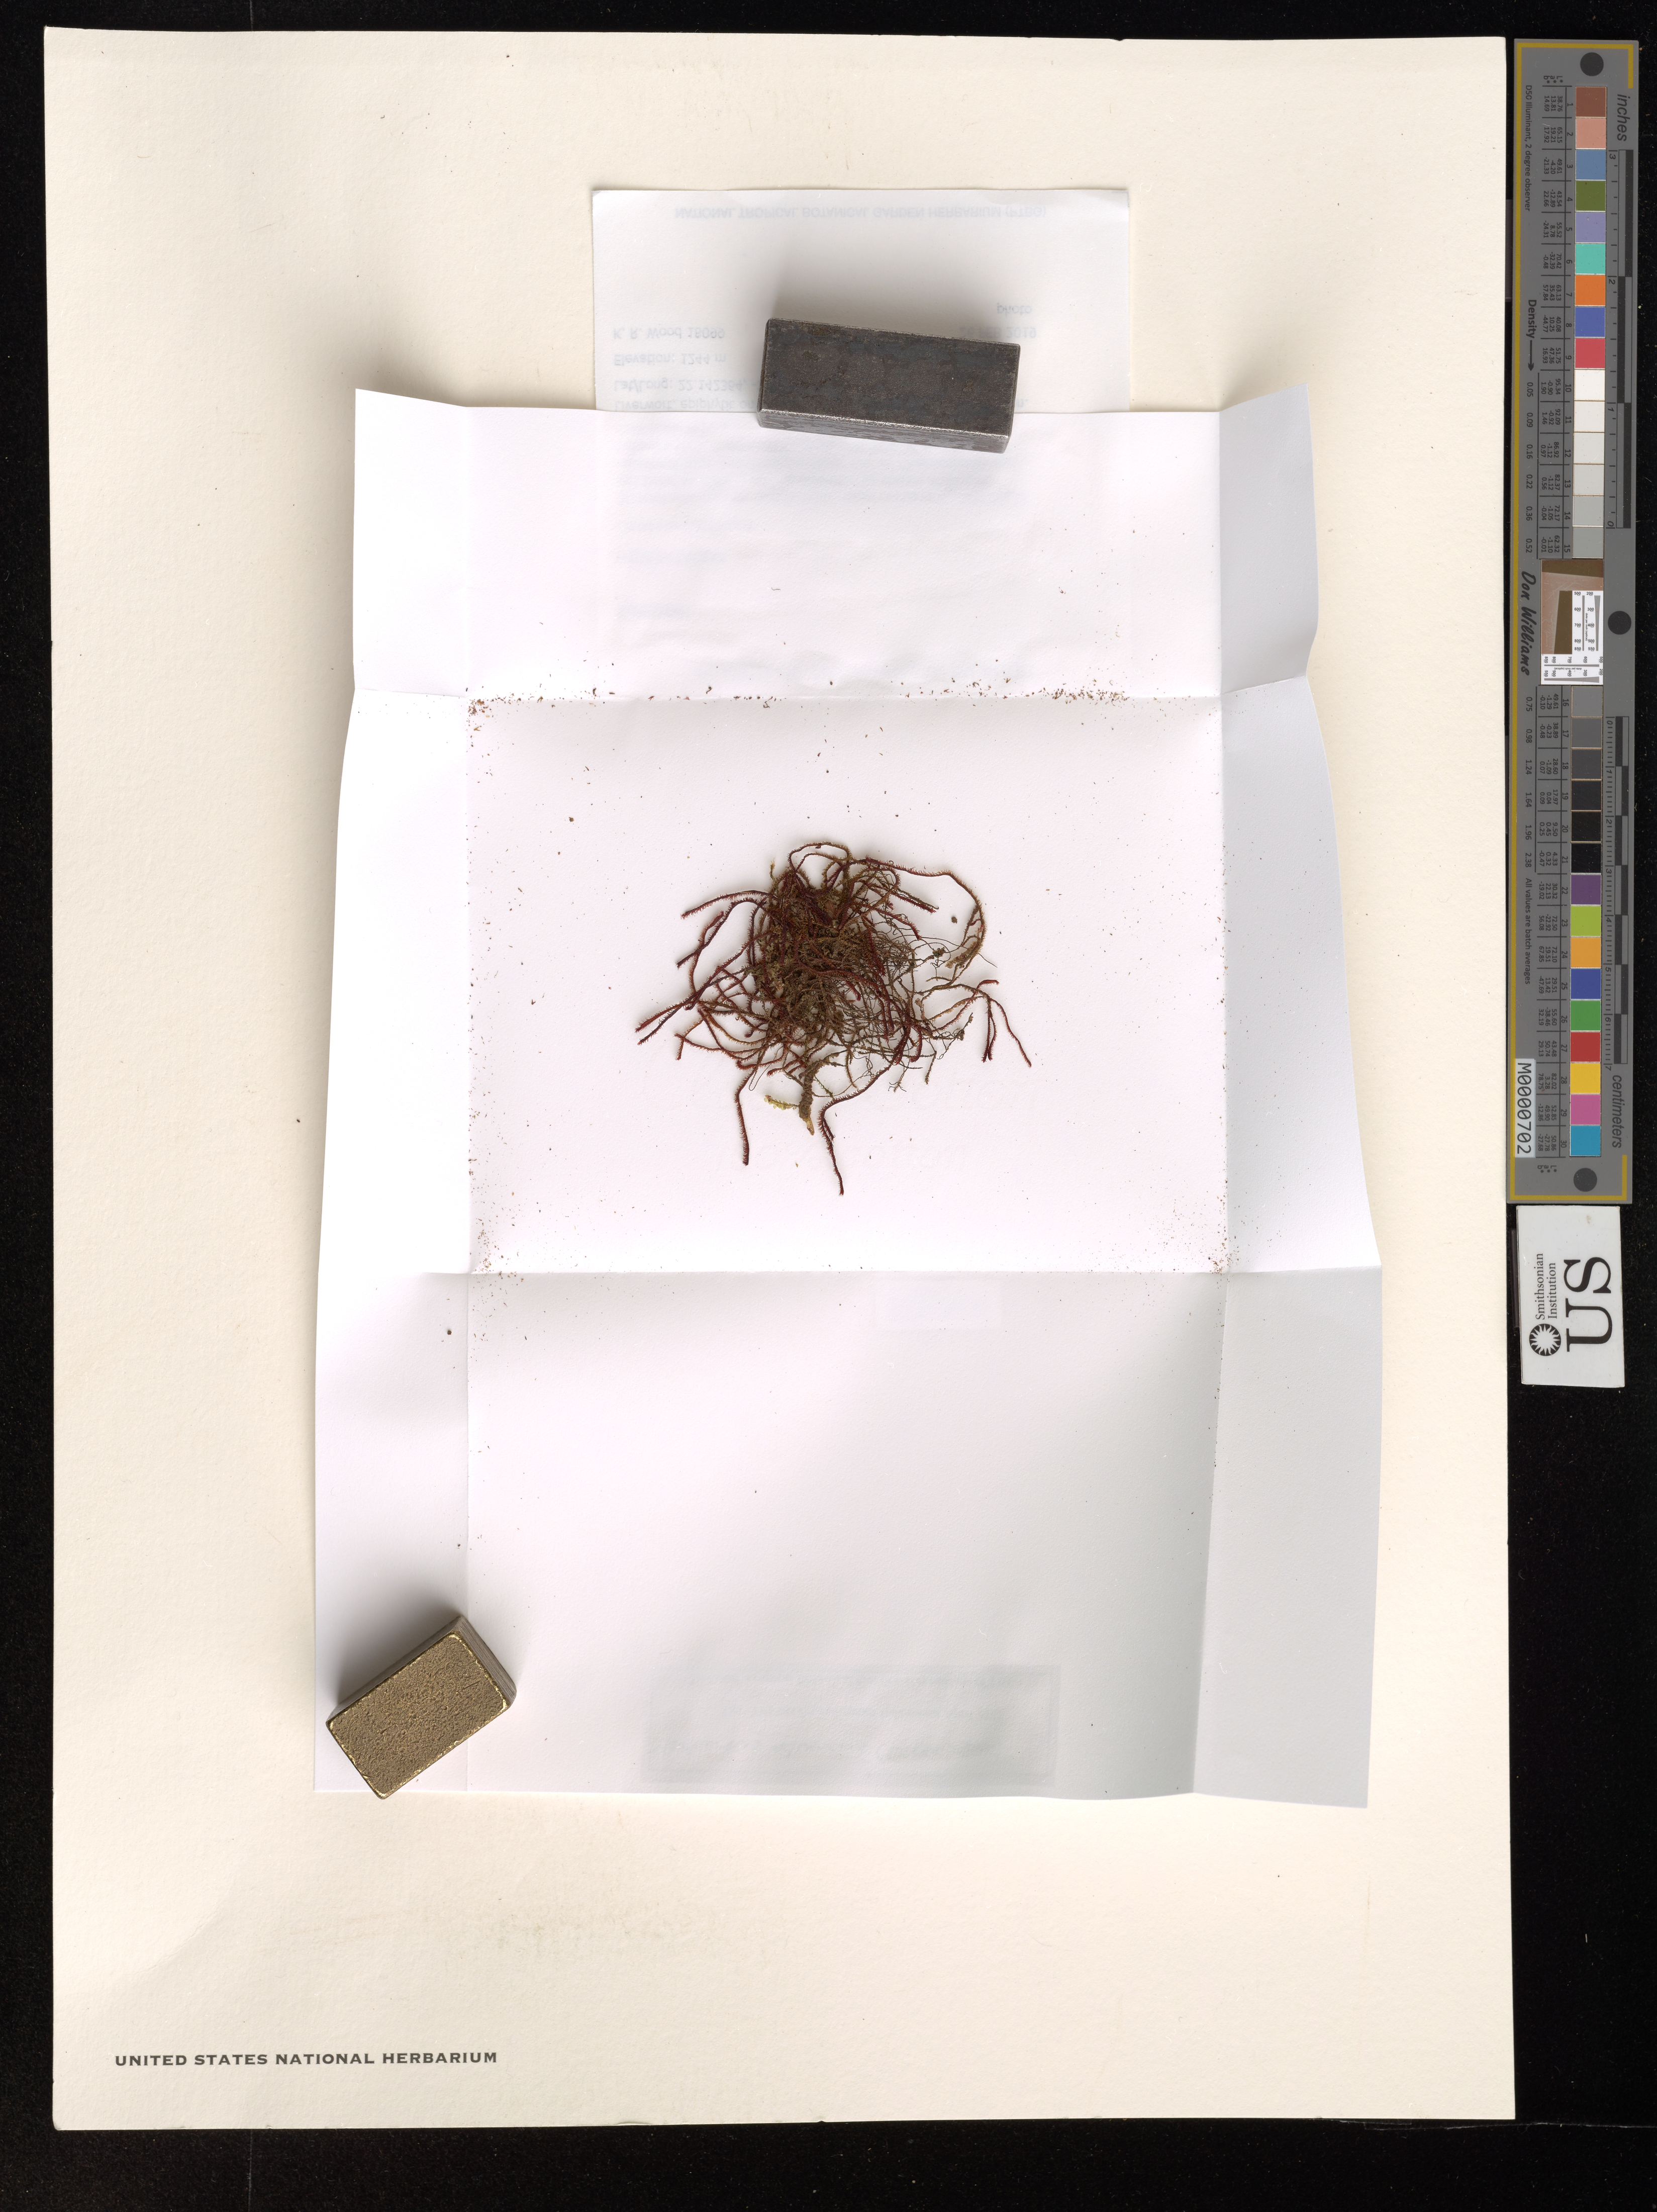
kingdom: Plantae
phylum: Marchantiophyta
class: Jungermanniopsida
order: Jungermanniales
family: Herbertaceae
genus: Herbertus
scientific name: Herbertus aduncus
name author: (Dicks.) S.F. Gray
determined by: Judziewicz, E.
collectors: K. R. Wood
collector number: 18099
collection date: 2019-02-26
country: United States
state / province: Hawaii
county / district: Kauai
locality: The Hawaiian Islands. Kauai Hanalei District. Namolokama summit.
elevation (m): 1244